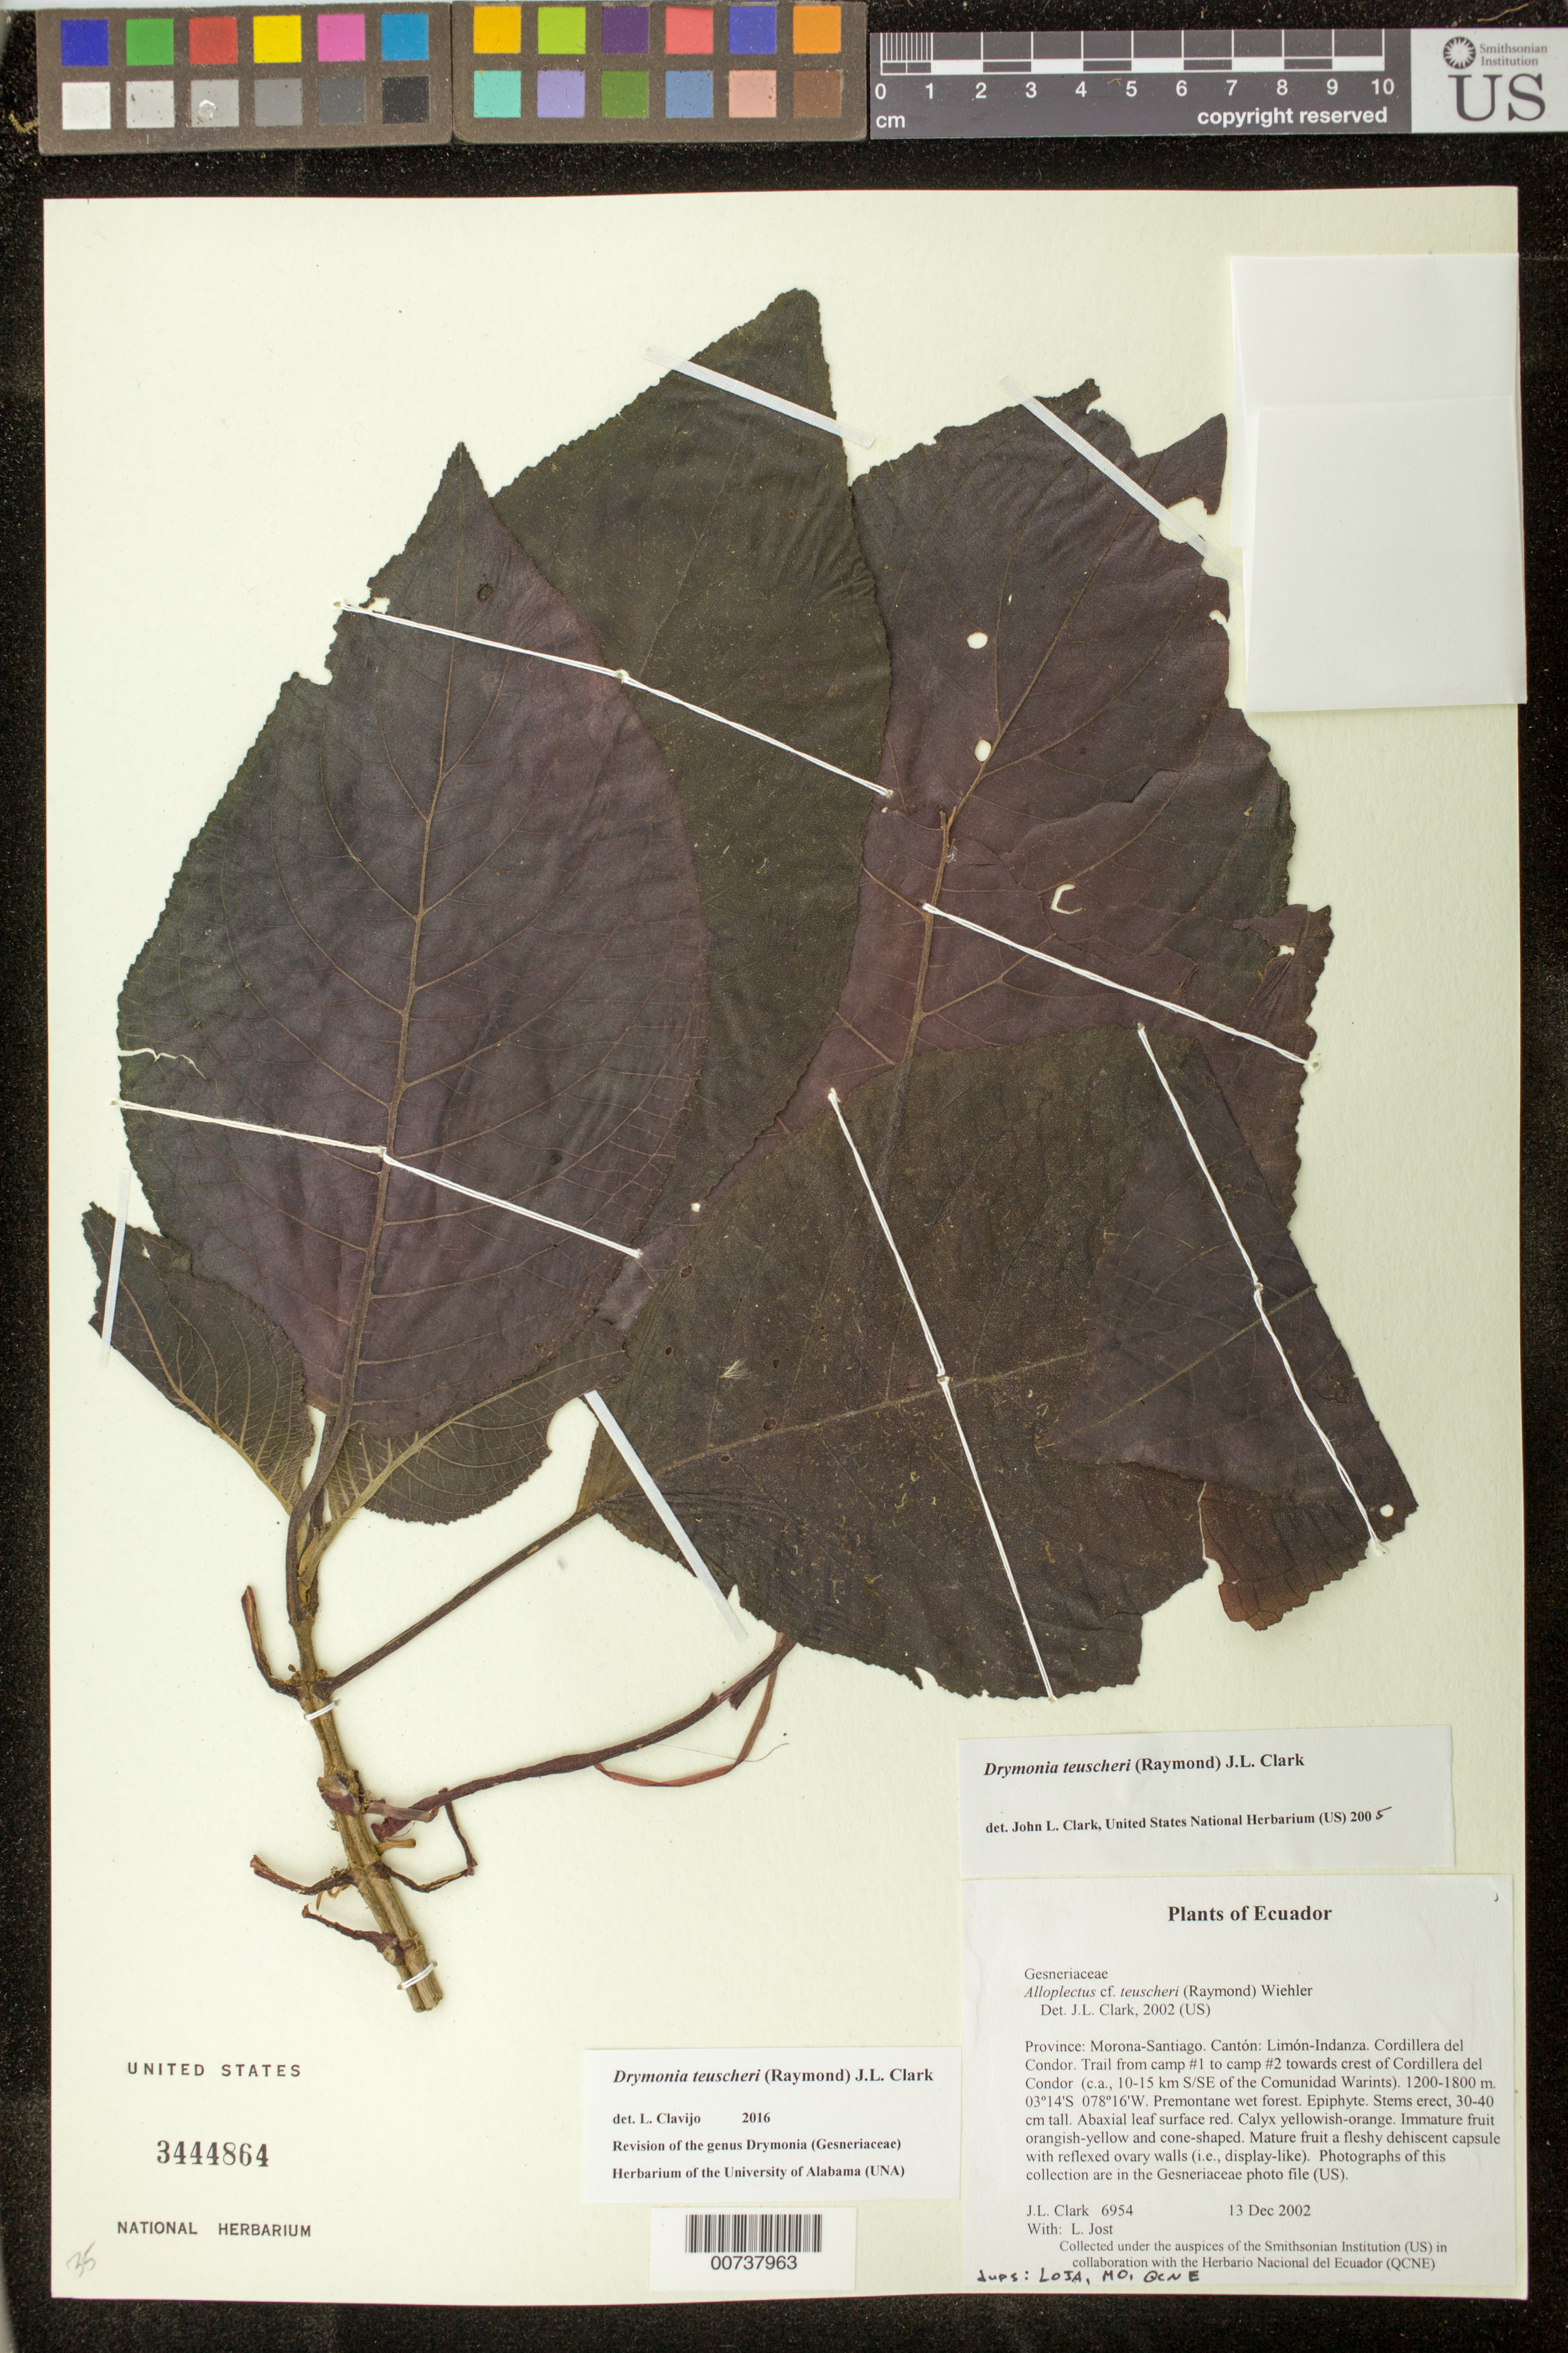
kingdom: Plantae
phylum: Tracheophyta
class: Magnoliopsida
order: Lamiales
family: Gesneriaceae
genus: Drymonia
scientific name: Drymonia teuscheri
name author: (Raymond) J.L. Clark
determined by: Clark, J. L., (SEL), The Marie Selby Botanical Garden (UNITED STATES)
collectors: J. L. Clark & L. Jost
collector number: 6954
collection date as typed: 13 Dec 2002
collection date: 2002-12-13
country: Ecuador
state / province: Morona-Santiago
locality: Limón-Indanza. Cordillera del Condor. Trail from camp #1 to camp #2 towards crest of Cordillera del Condor (c.a., 10-15 km S/SE of the Comunidad Warints).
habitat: Premontane wet forest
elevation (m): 1200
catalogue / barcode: US 3444864